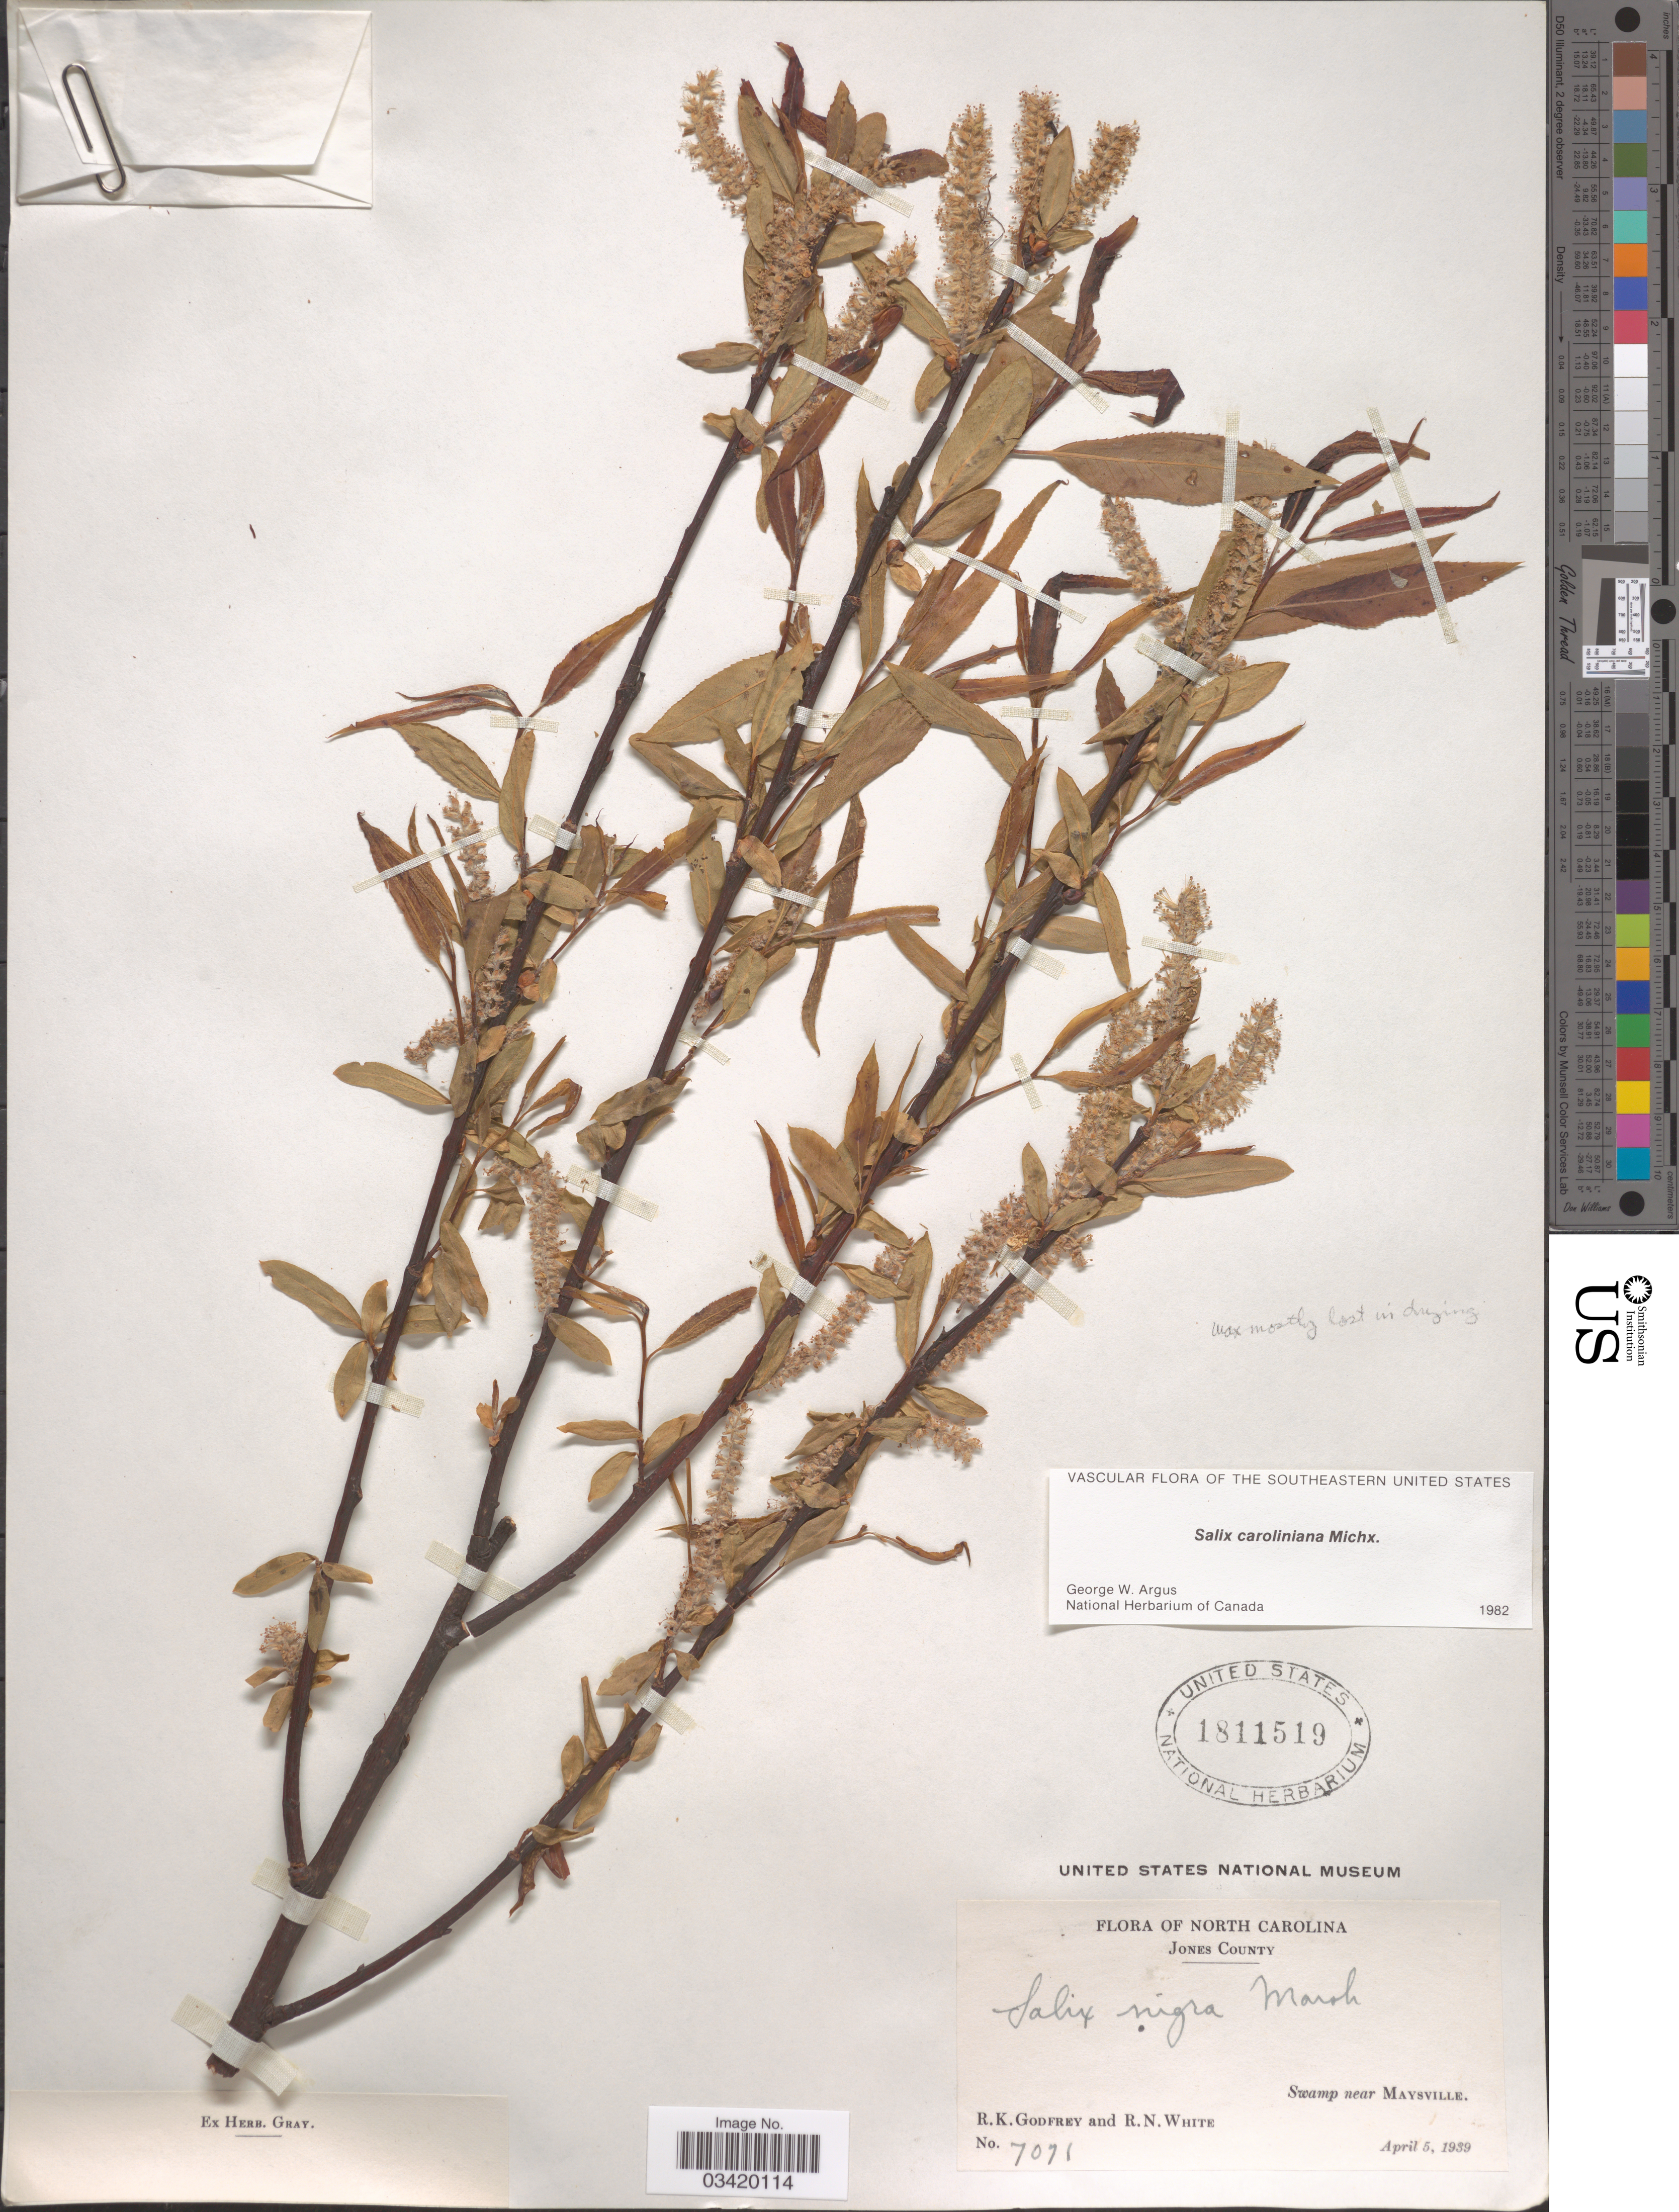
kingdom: Plantae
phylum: Tracheophyta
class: Magnoliopsida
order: Malpighiales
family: Salicaceae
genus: Salix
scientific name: Salix caroliniana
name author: Michx.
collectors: R. K. Godfrey & R. N. White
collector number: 7071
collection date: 1939-04-05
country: United States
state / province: North Carolina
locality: Jones County. Swamp near Maysville.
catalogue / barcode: US 1811519